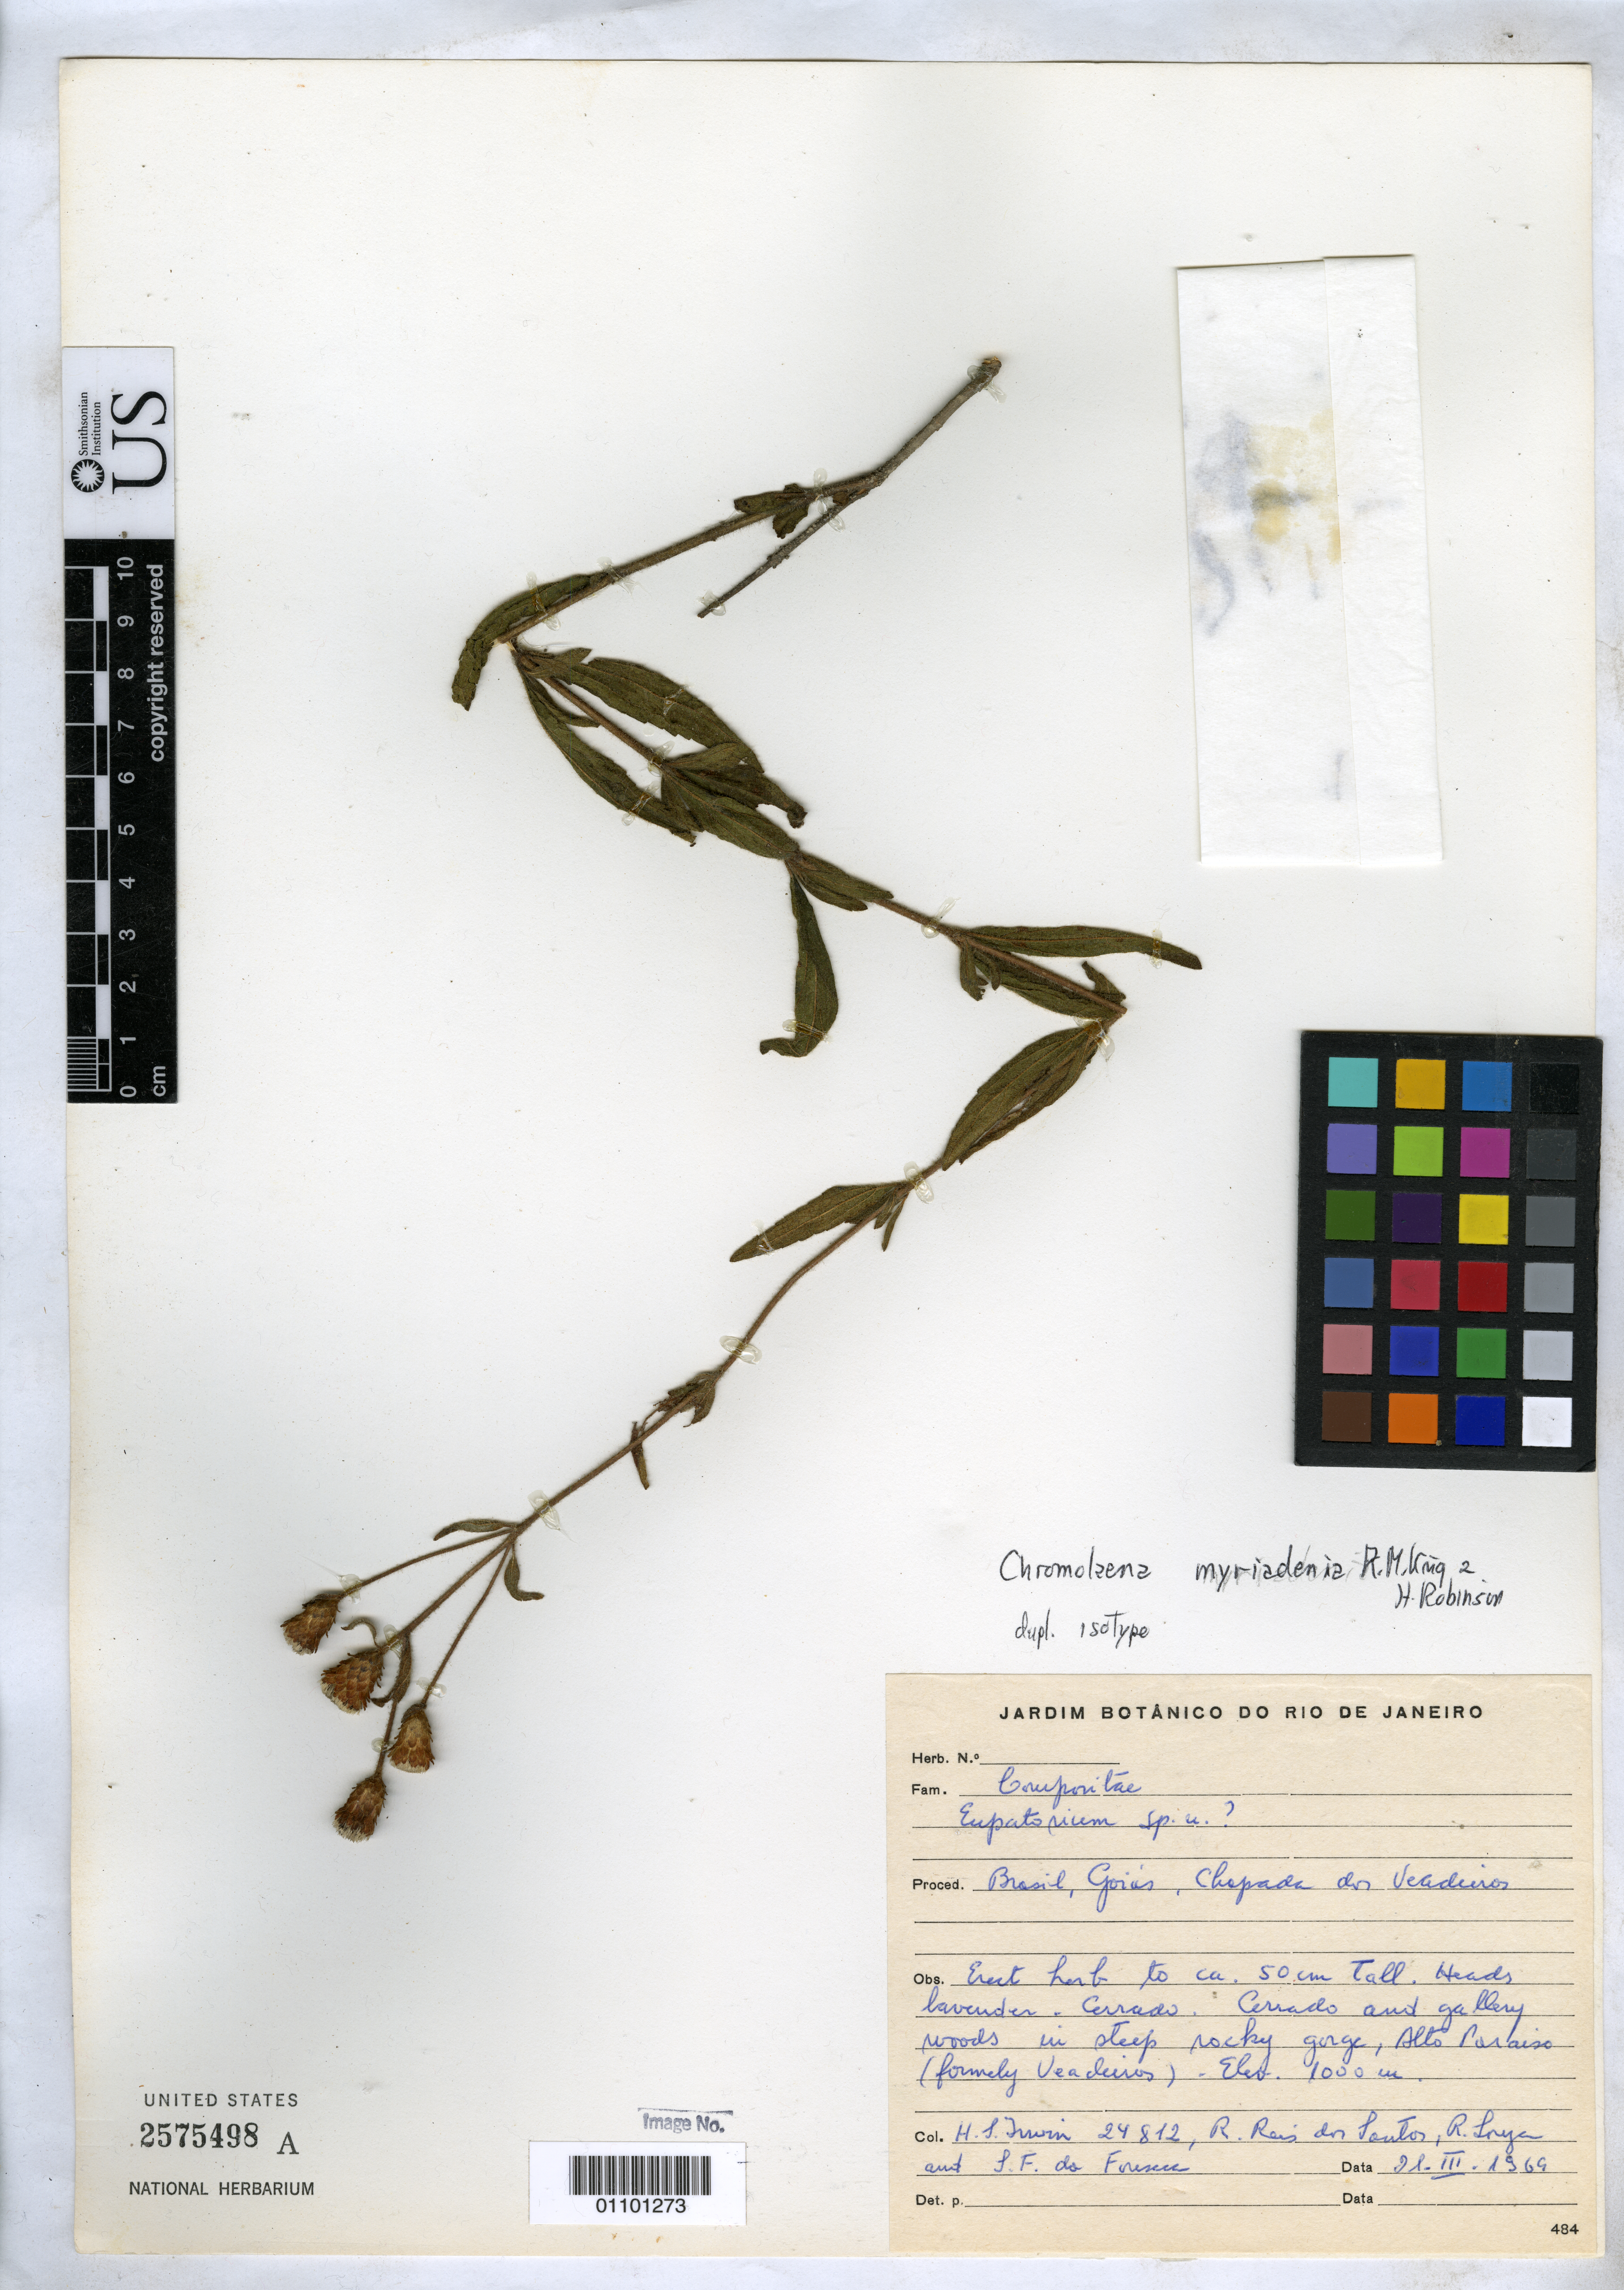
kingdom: Plantae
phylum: Tracheophyta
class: Magnoliopsida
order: Asterales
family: Asteraceae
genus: Chromolaena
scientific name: Chromolaena myriadenia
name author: R.M. King & H. Rob.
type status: Isotype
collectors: H. Irwin, R. G. P. Santos, R. Souza & S. F. Fonsêca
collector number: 24812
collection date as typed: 21 Mar 1969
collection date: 1969-03-21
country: Brazil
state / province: Goiás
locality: Chapada dos veadeiros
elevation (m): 1000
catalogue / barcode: US 2575498